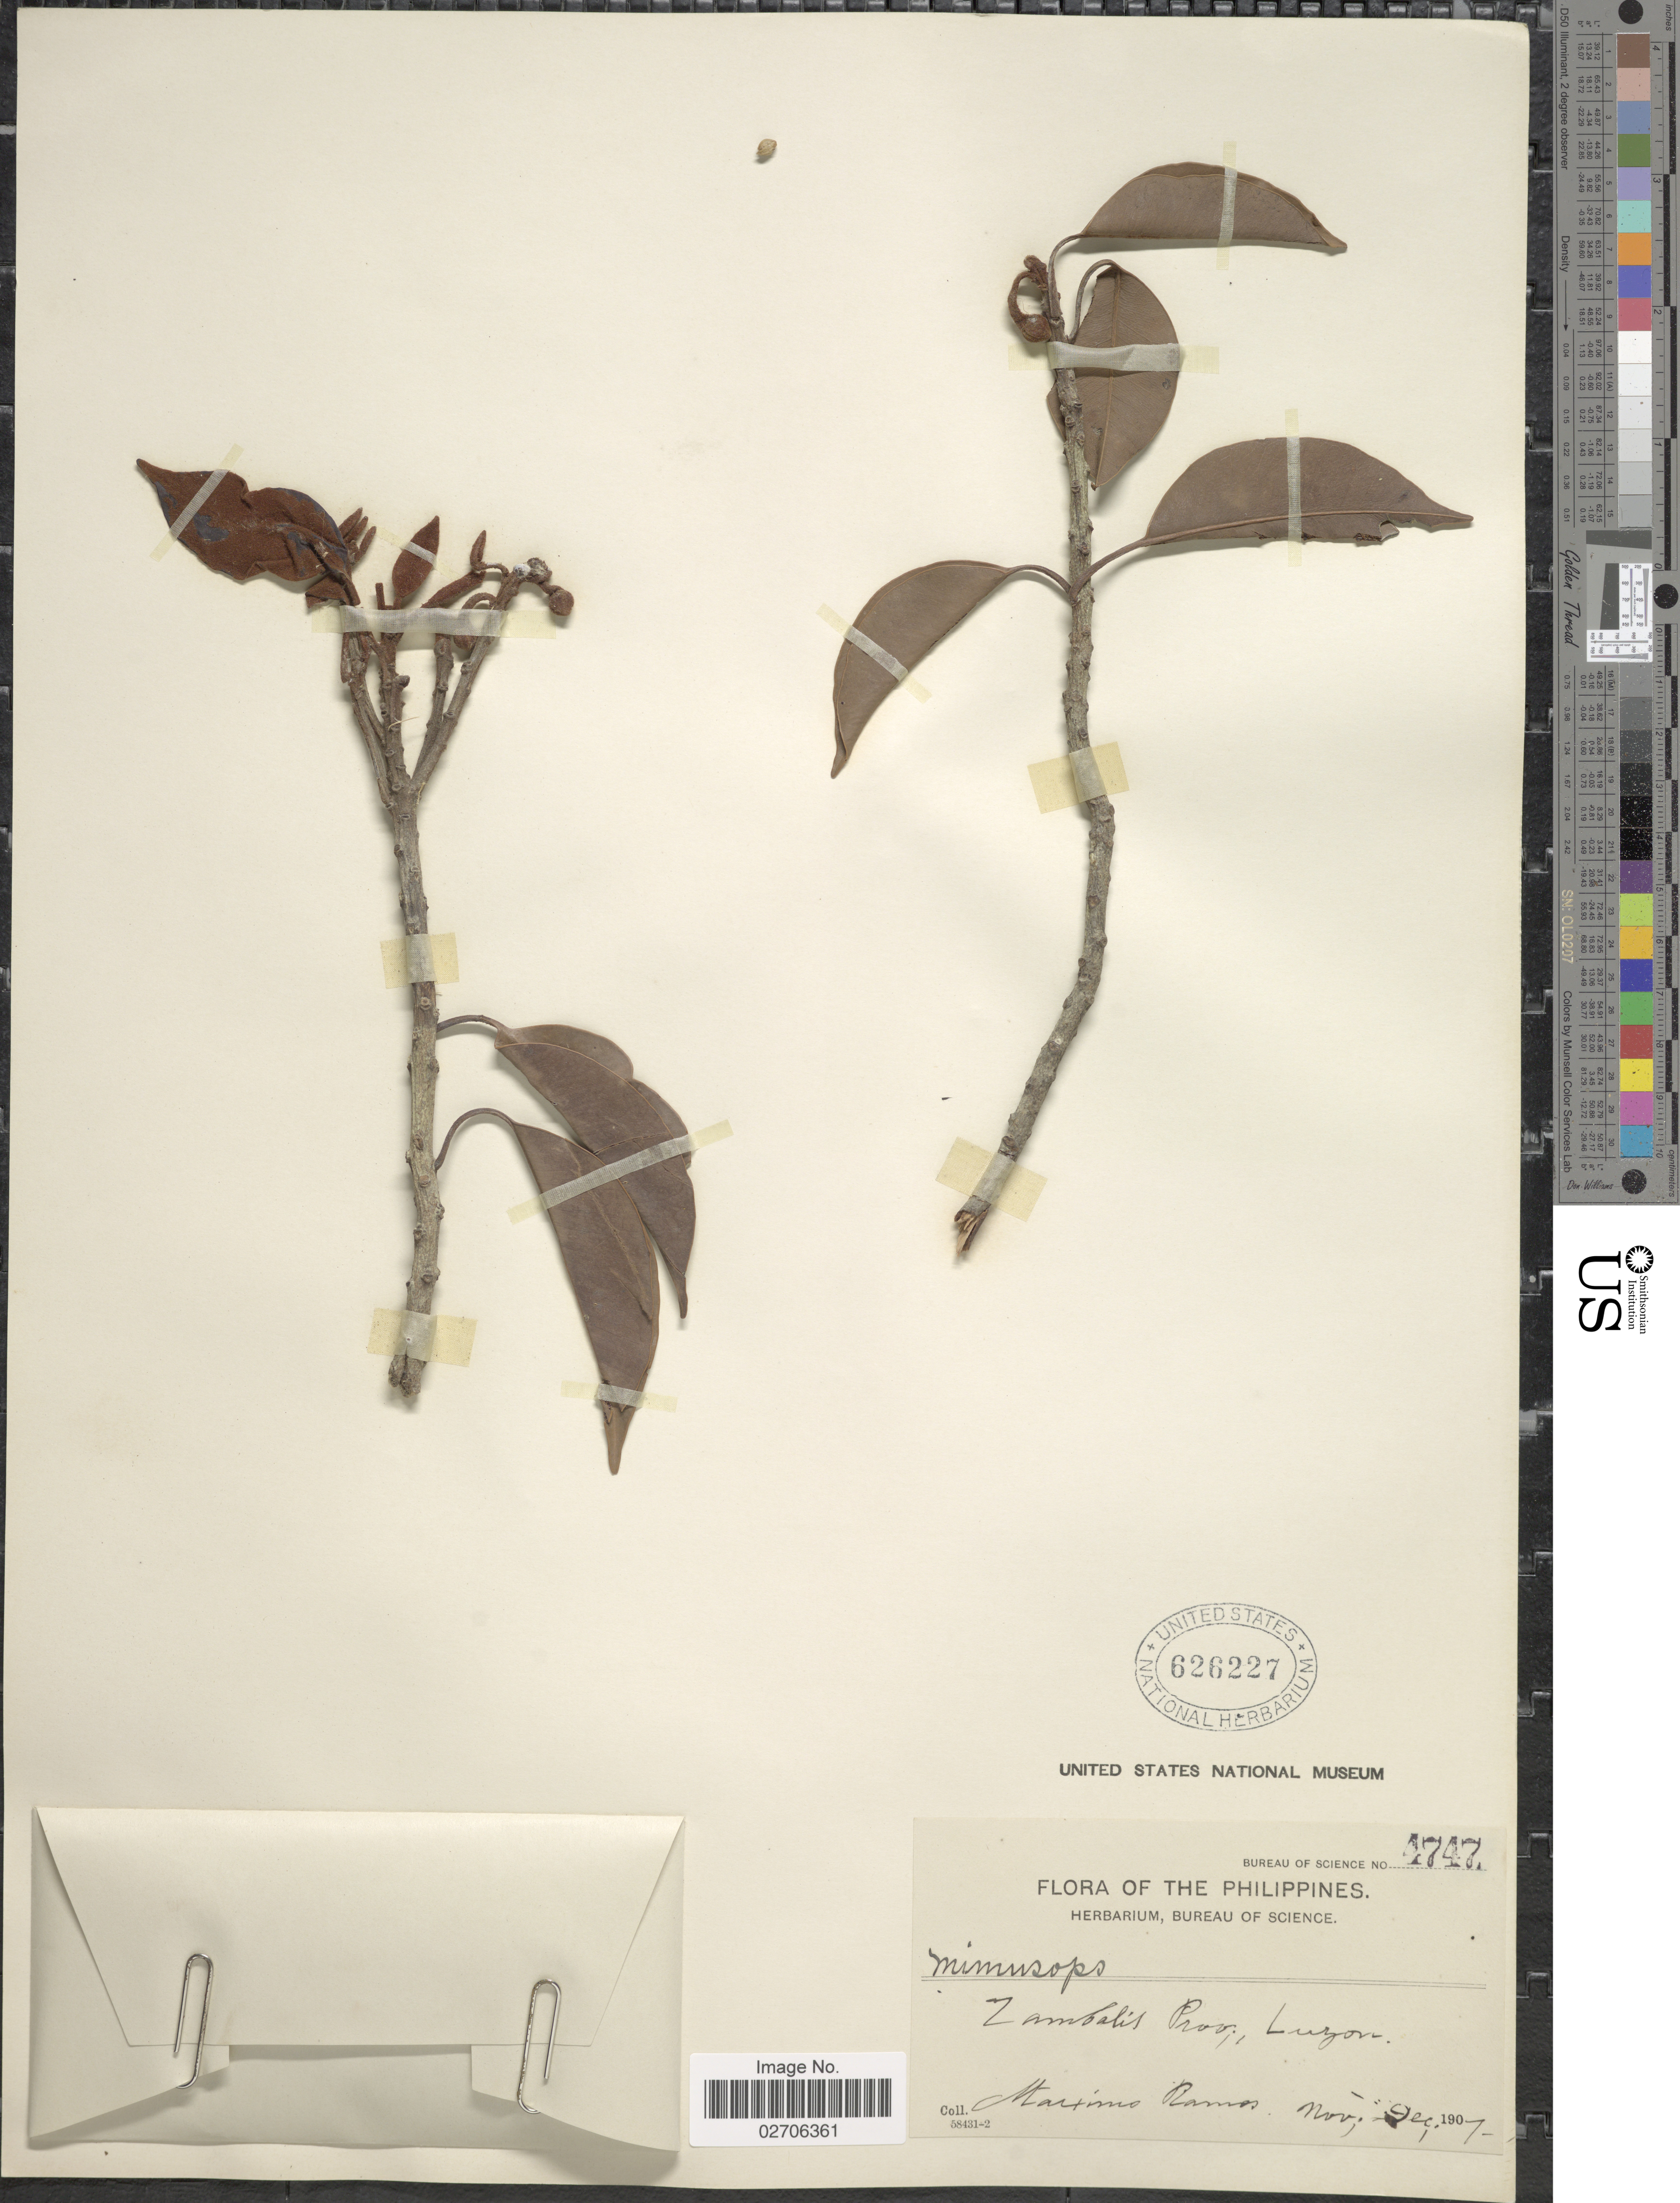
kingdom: Plantae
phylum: Tracheophyta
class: Magnoliopsida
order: Ericales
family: Sapotaceae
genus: Mimusops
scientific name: Mimusops djave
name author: Engl.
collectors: M. Ramos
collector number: Bureau of Science 4747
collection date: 1907-11/1907-12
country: Philippines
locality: Zambalis Prov. Luzon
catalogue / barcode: US 626227